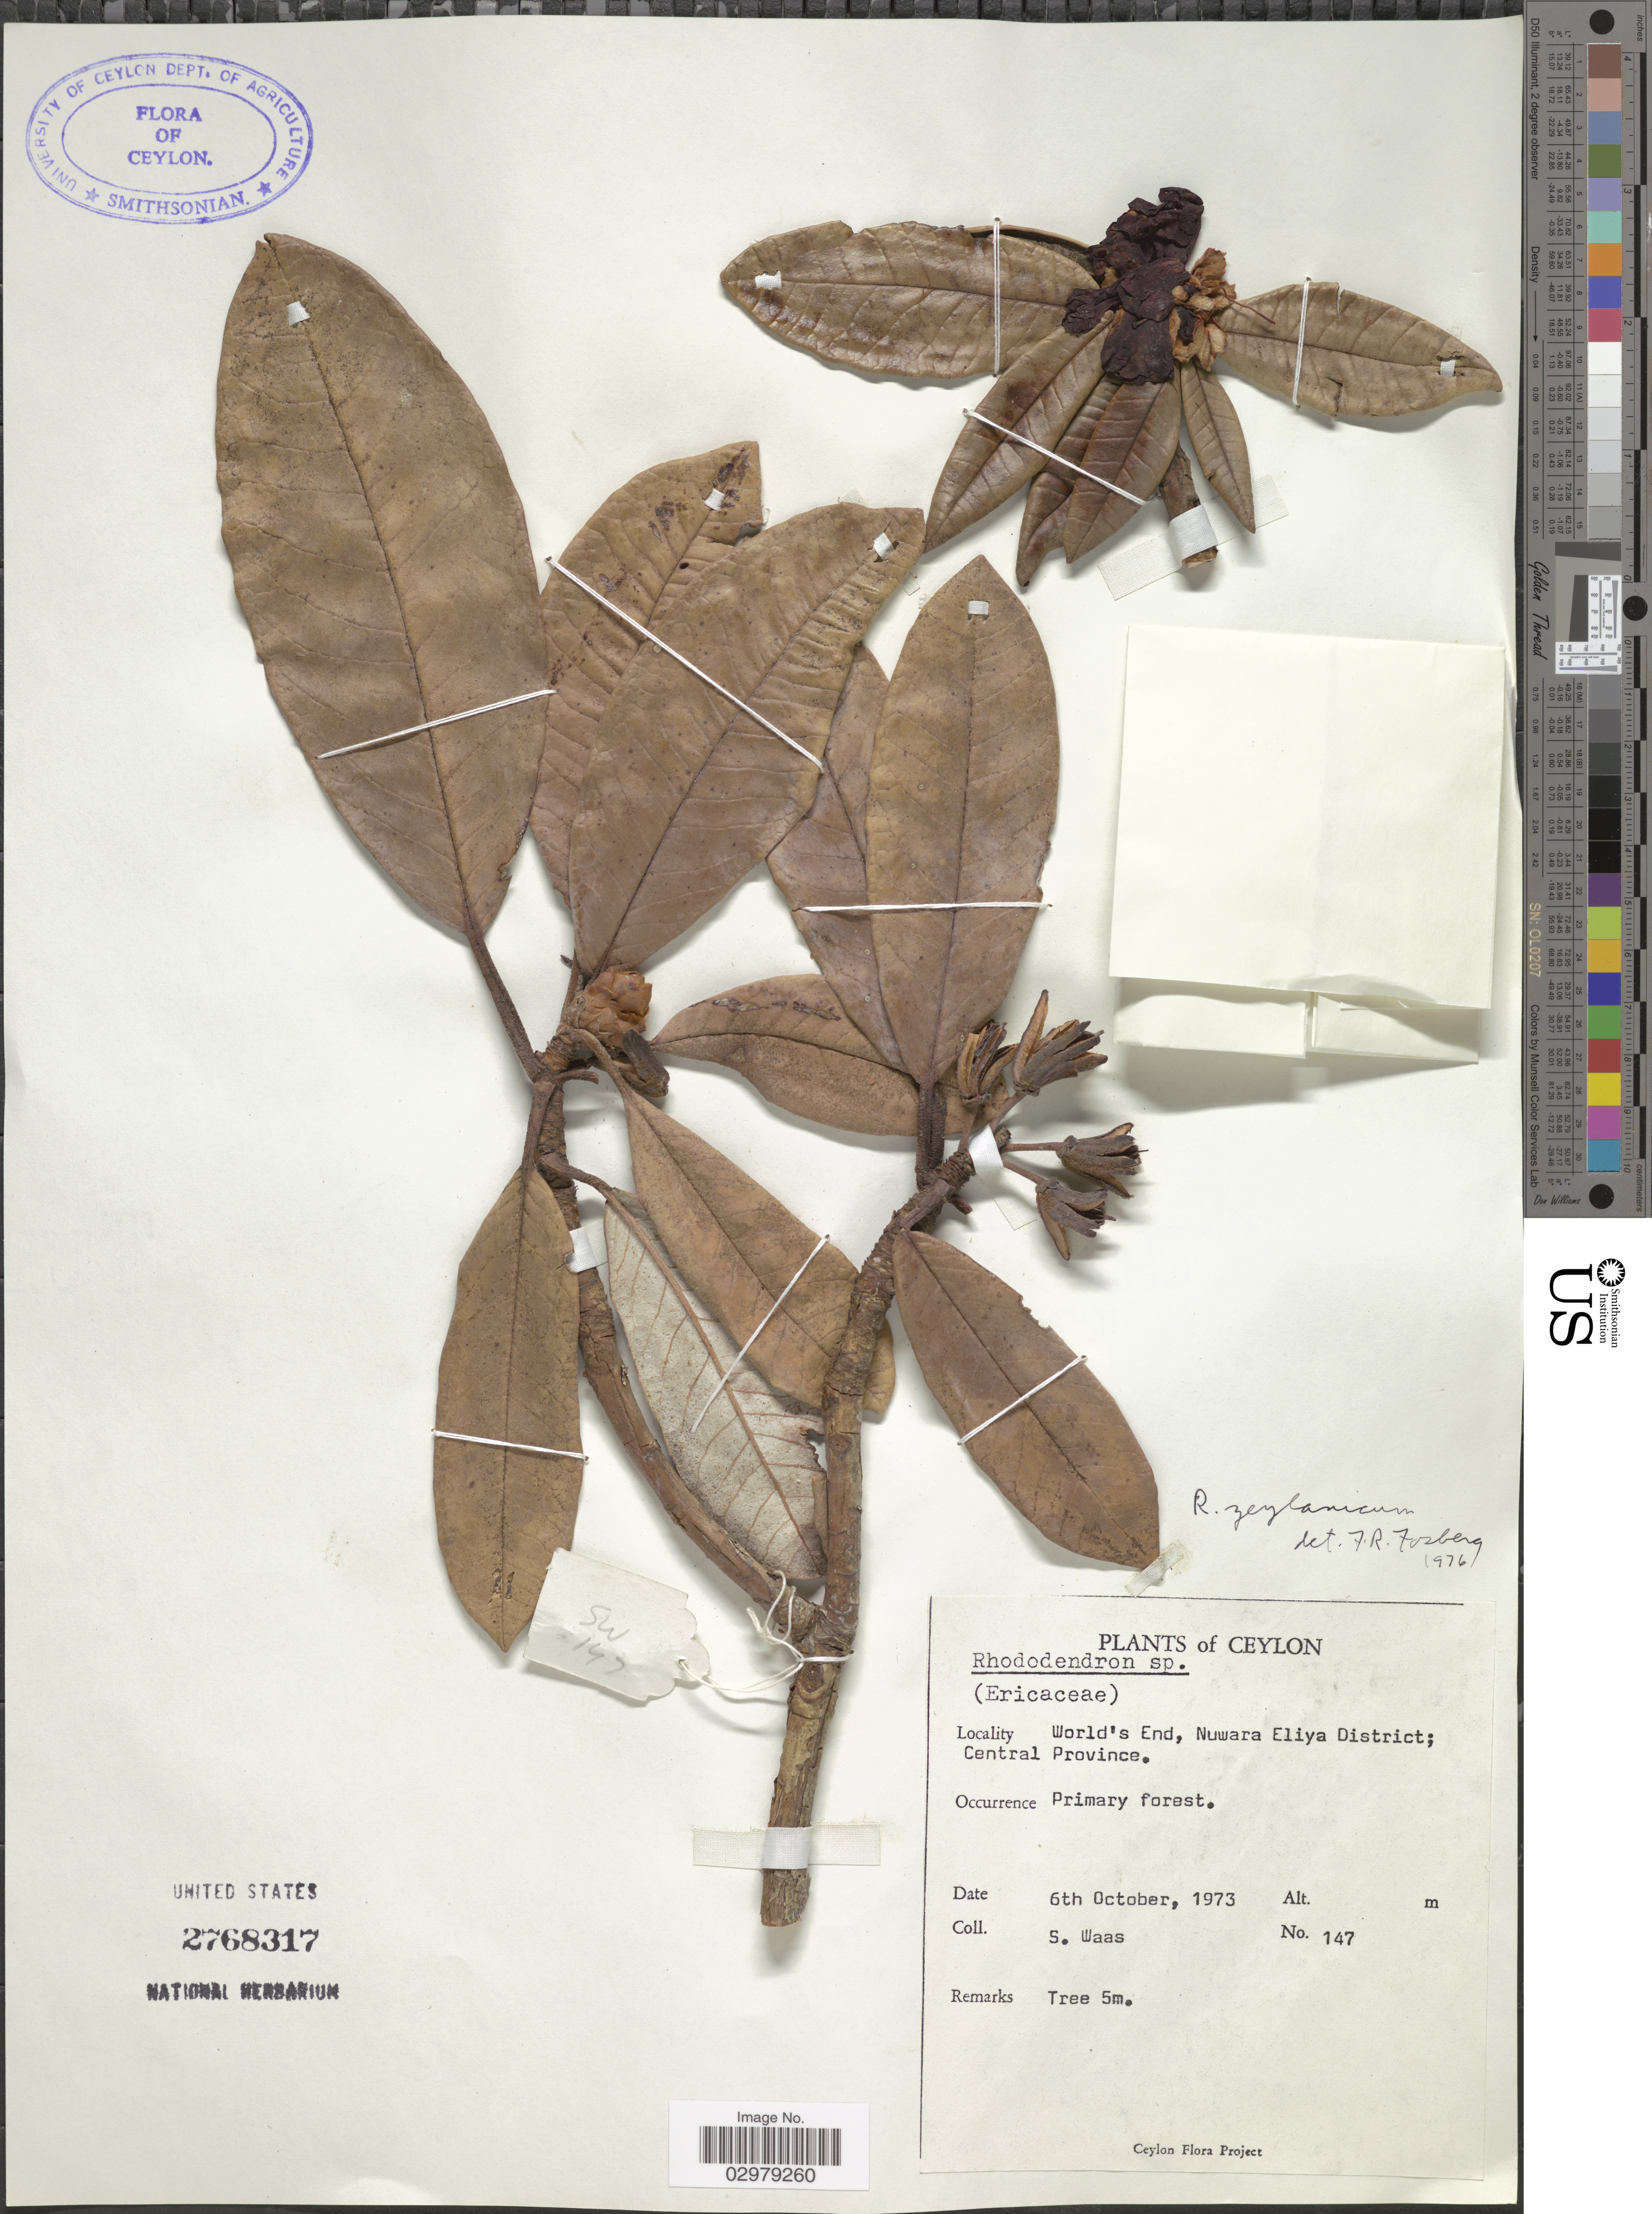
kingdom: Plantae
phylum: Tracheophyta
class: Magnoliopsida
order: Ericales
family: Ericaceae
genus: Rhododendron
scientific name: Rhododendron zeylanicum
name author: Booth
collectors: S. Waas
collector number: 147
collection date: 1973-10-06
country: Sri Lanka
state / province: Central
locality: Ceylon. World's End, Nuwara Eliya District.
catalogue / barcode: US 2768317